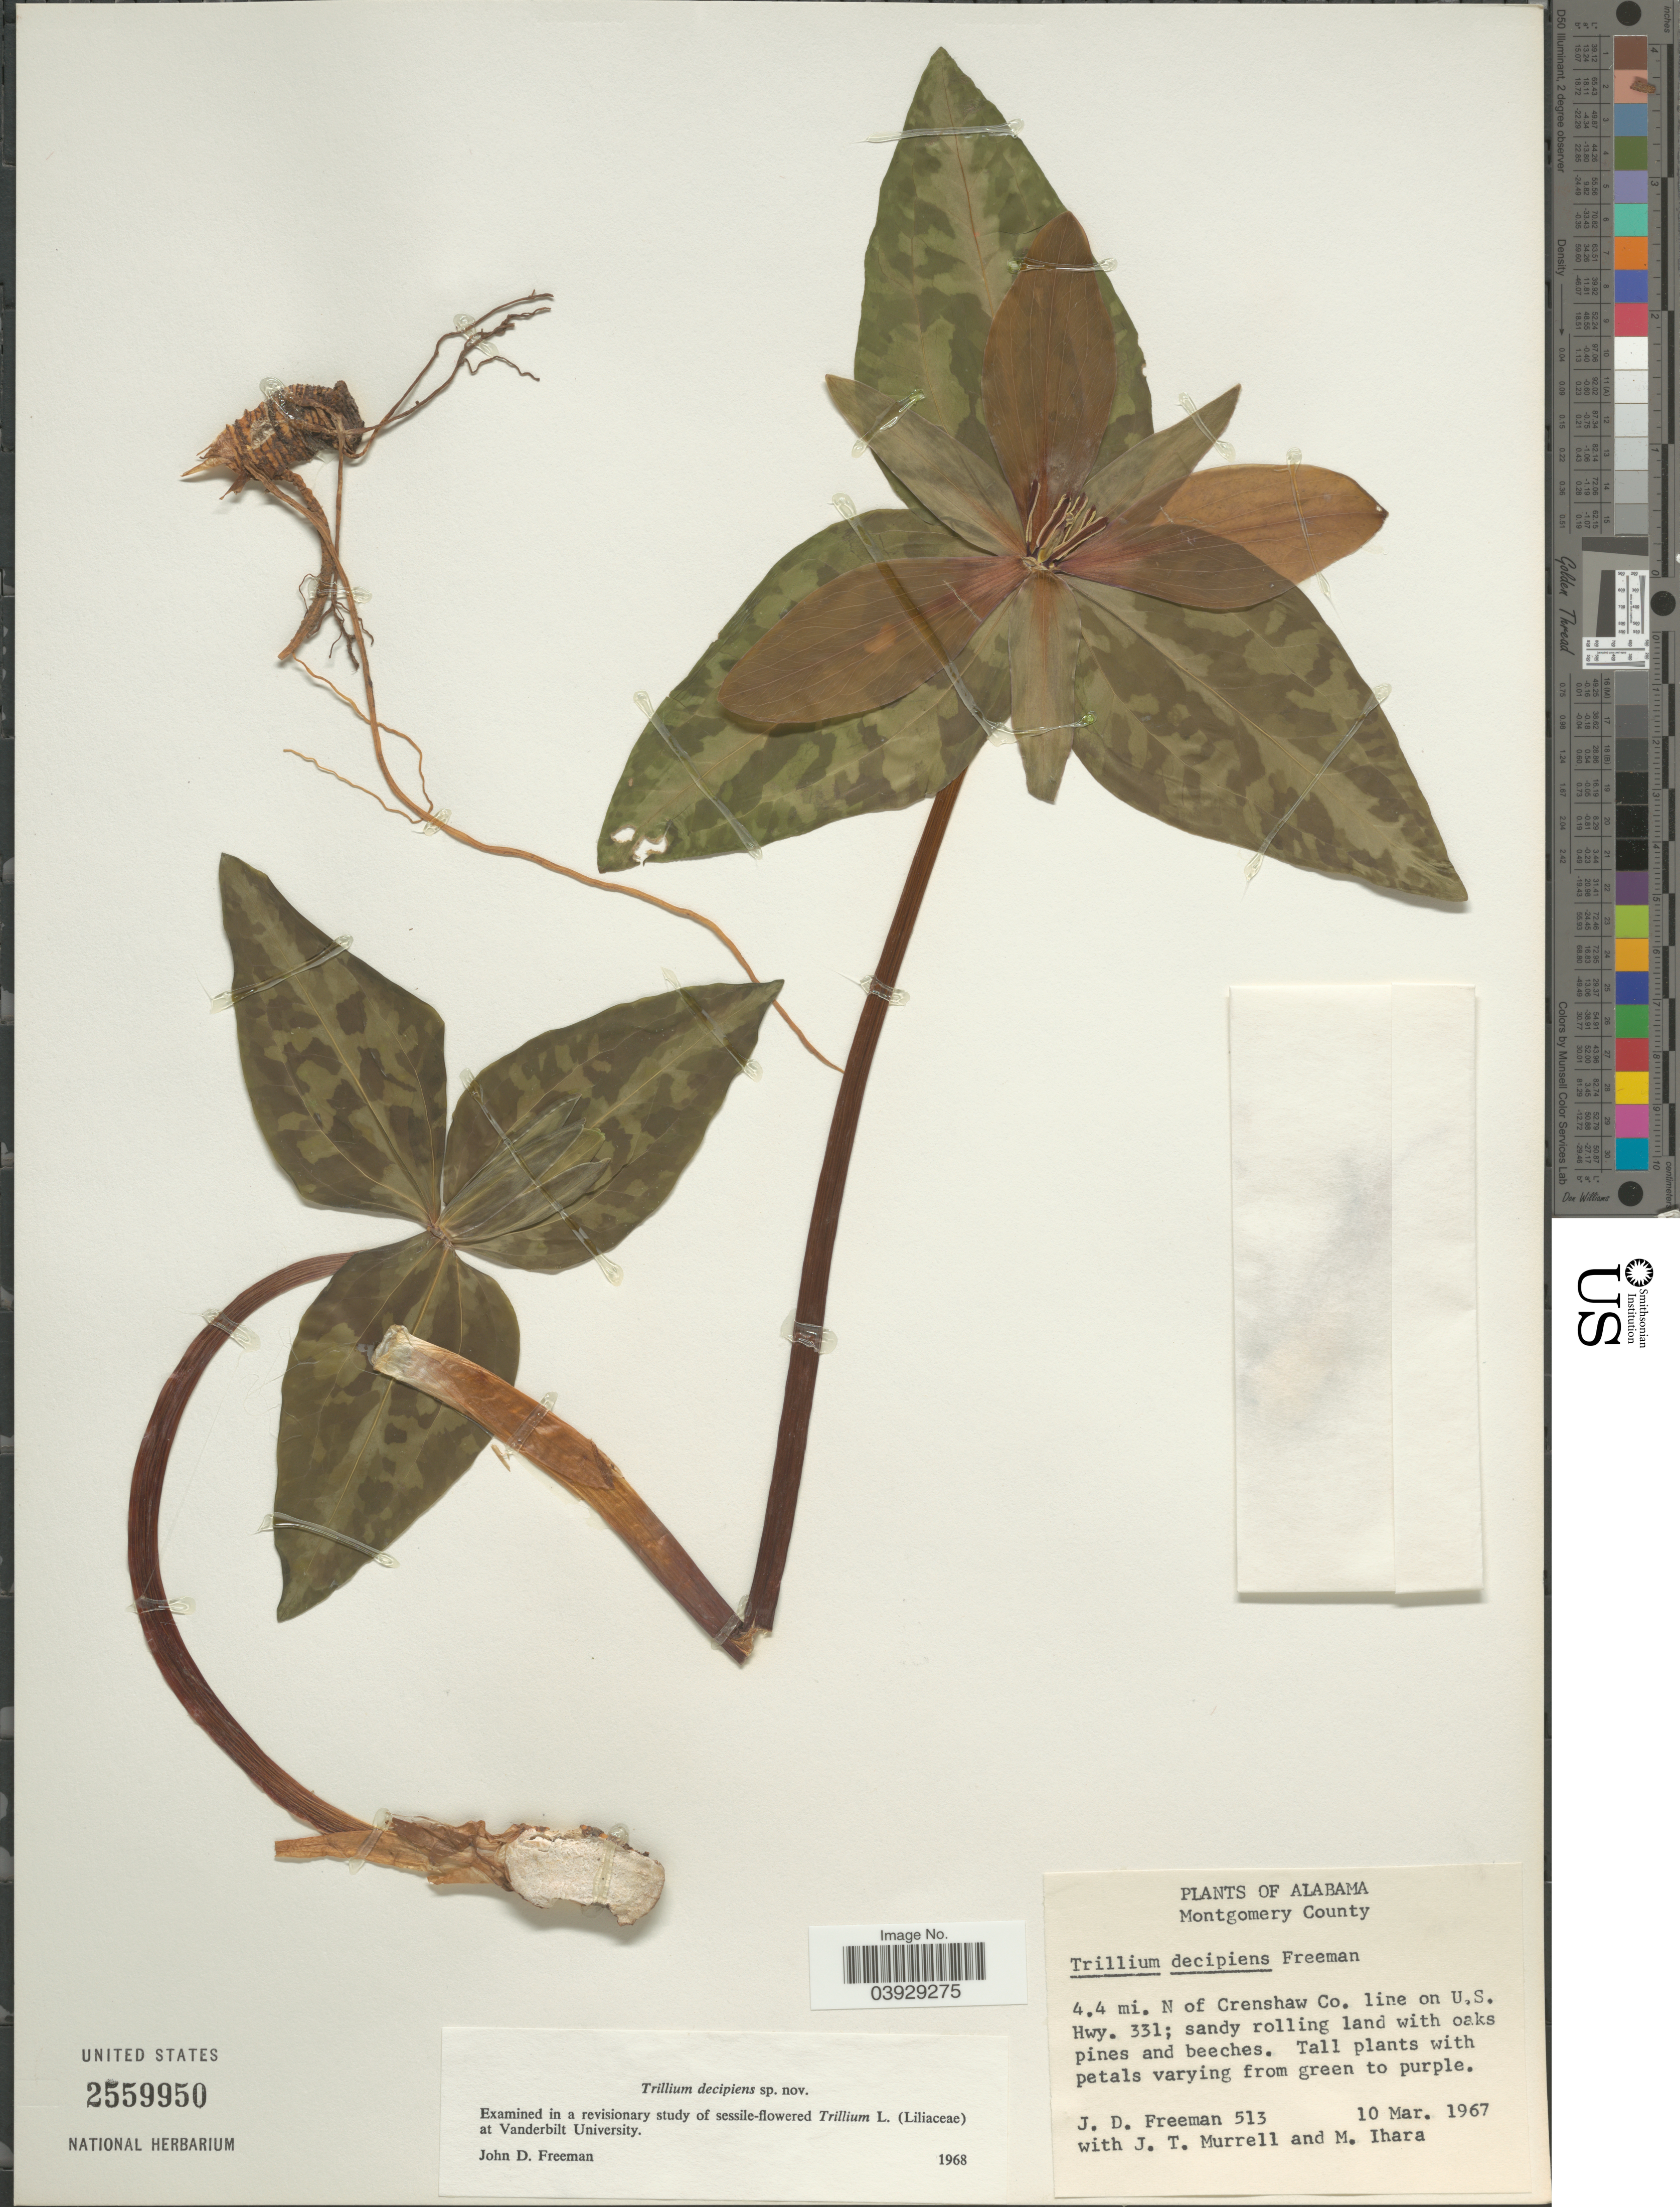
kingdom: Plantae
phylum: Tracheophyta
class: Liliopsida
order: Liliales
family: Melanthiaceae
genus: Trillium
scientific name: Trillium decipiens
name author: J. D. Freeman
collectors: J. Freeman, J. Murrell & M. Ihara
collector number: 513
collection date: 1967-03-10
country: United States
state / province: Alabama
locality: Montgomery County. 4.4 mi. N of Crenshaw Co. line on U.S. Hwy. 331.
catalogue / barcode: US 2559950